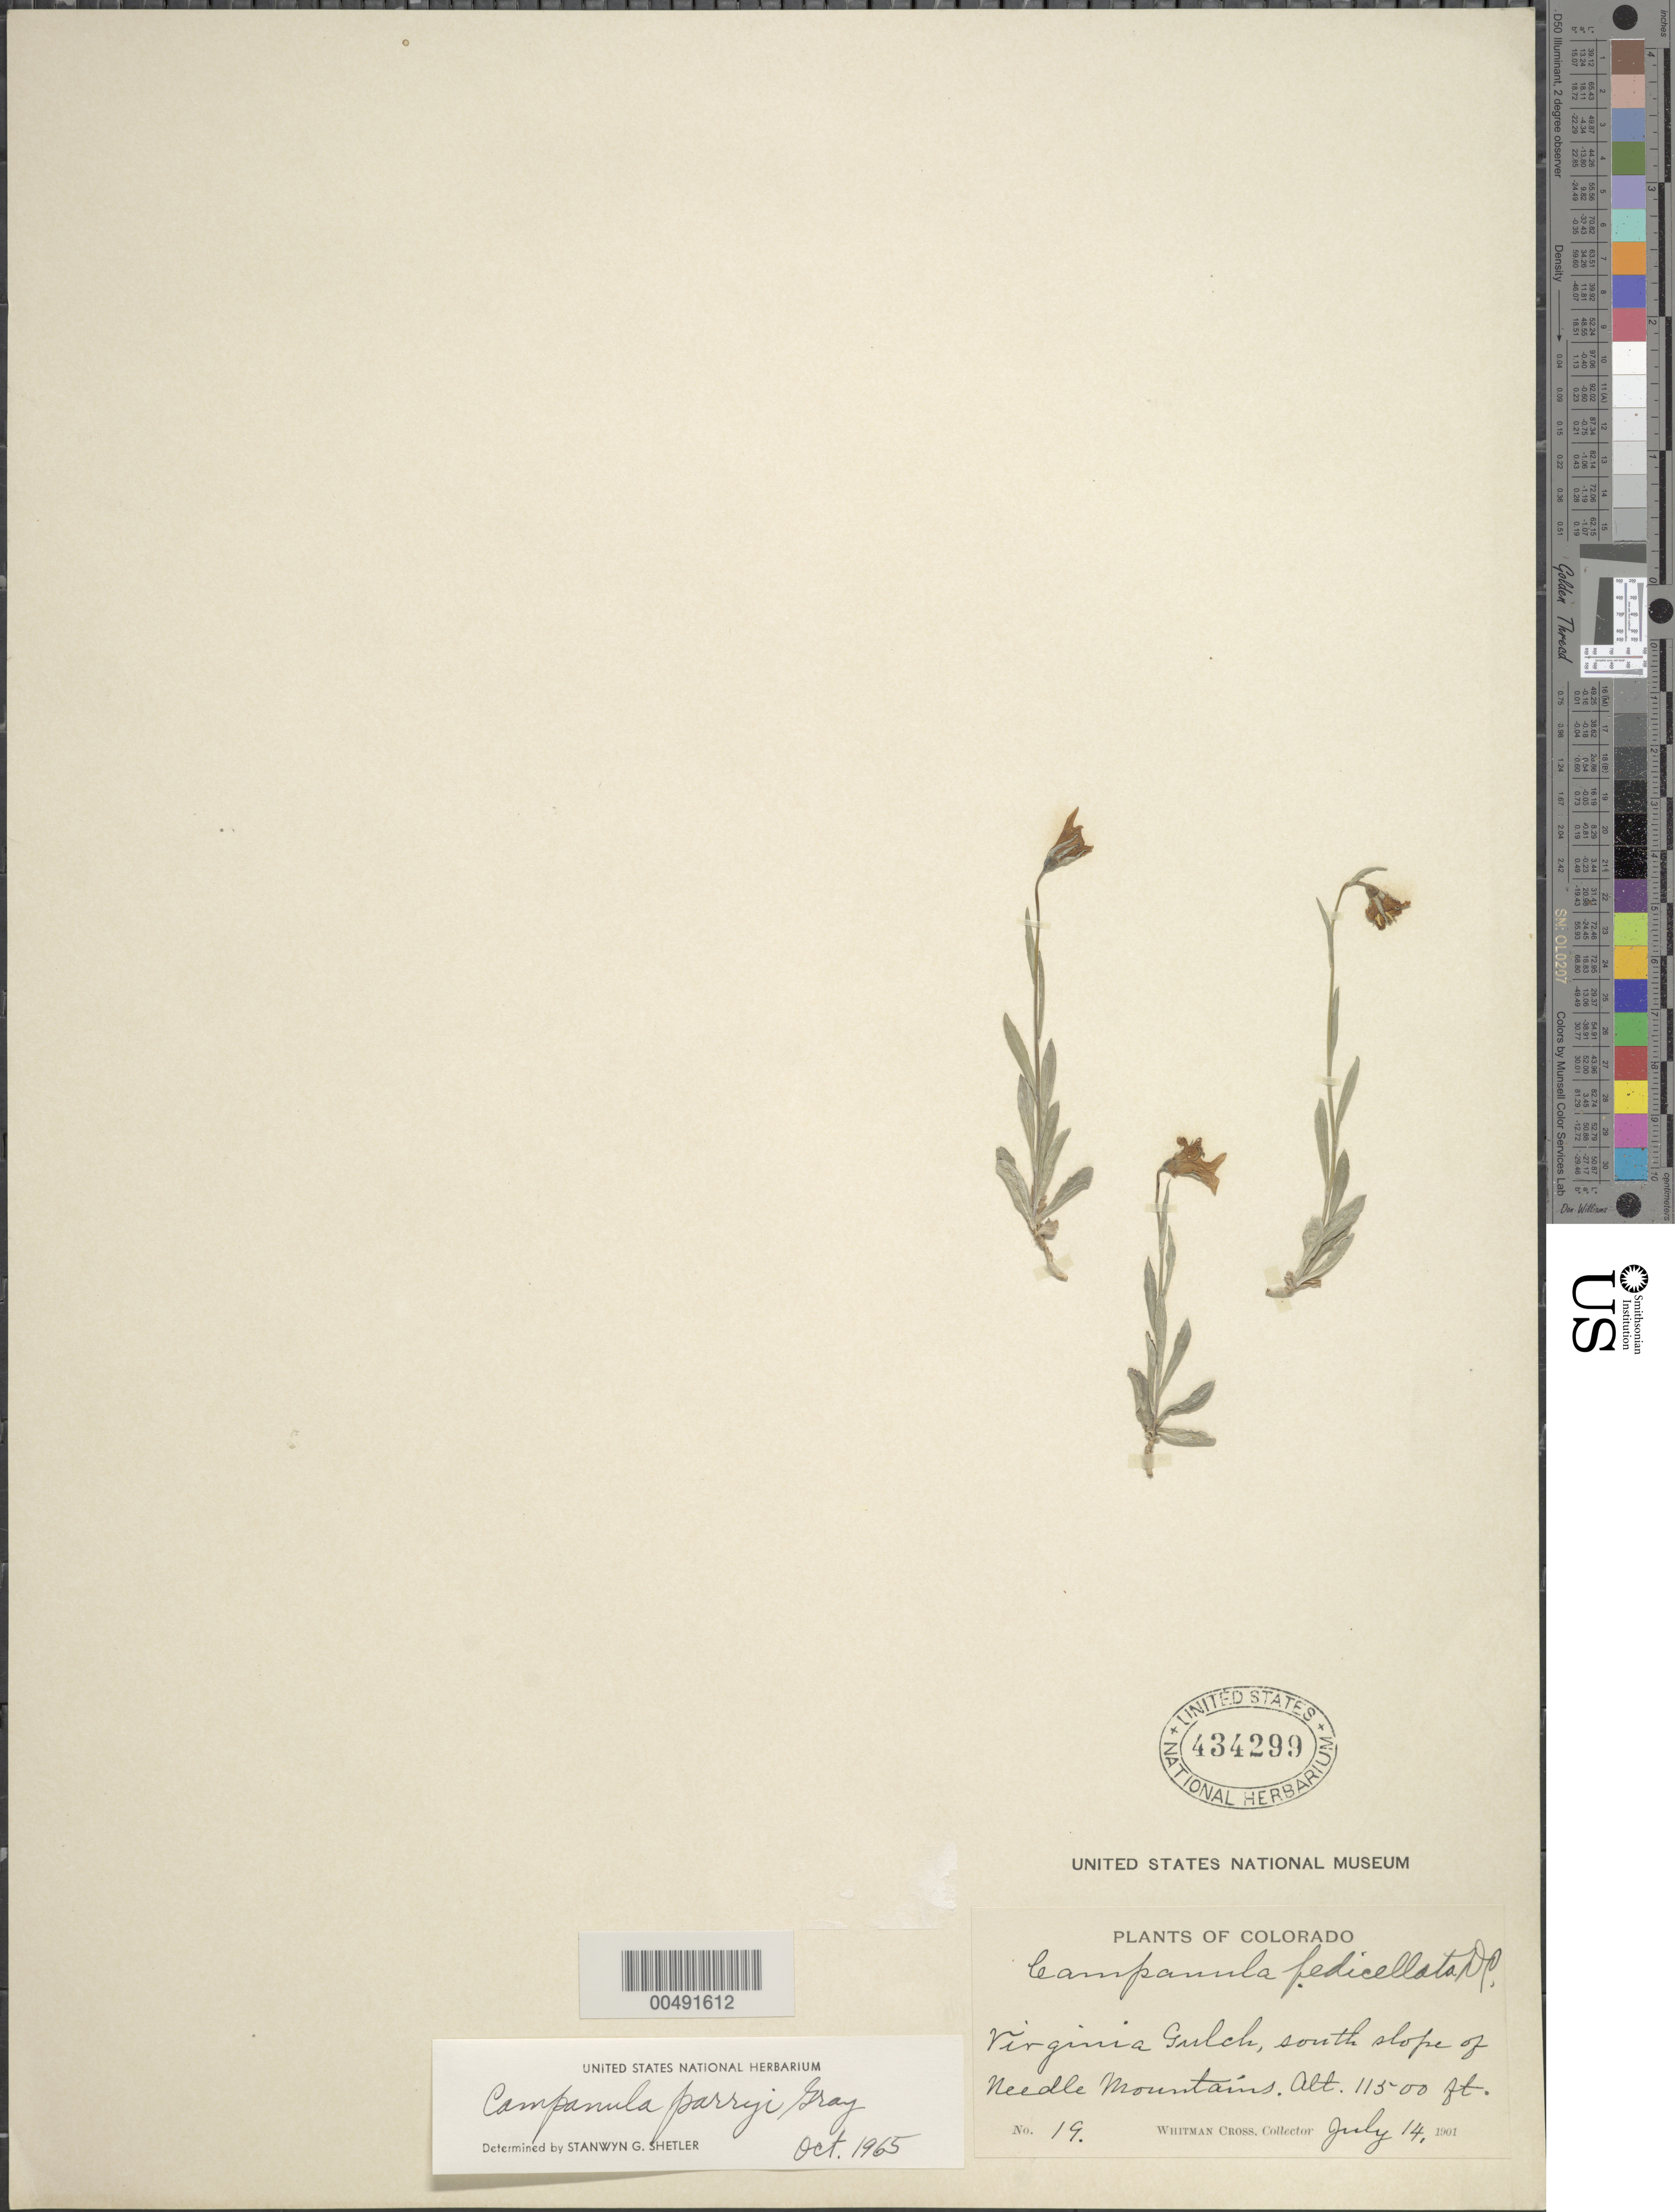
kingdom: Plantae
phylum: Tracheophyta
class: Magnoliopsida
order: Asterales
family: Campanulaceae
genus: Campanula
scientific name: Campanula parryi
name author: A. Gray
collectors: W. Cross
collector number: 19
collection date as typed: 14 Jul 1901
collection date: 1901-07-14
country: United States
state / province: Colorado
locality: Virginia Gulch, south slope of Needle Mountains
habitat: on slope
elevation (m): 3505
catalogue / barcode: US 434299